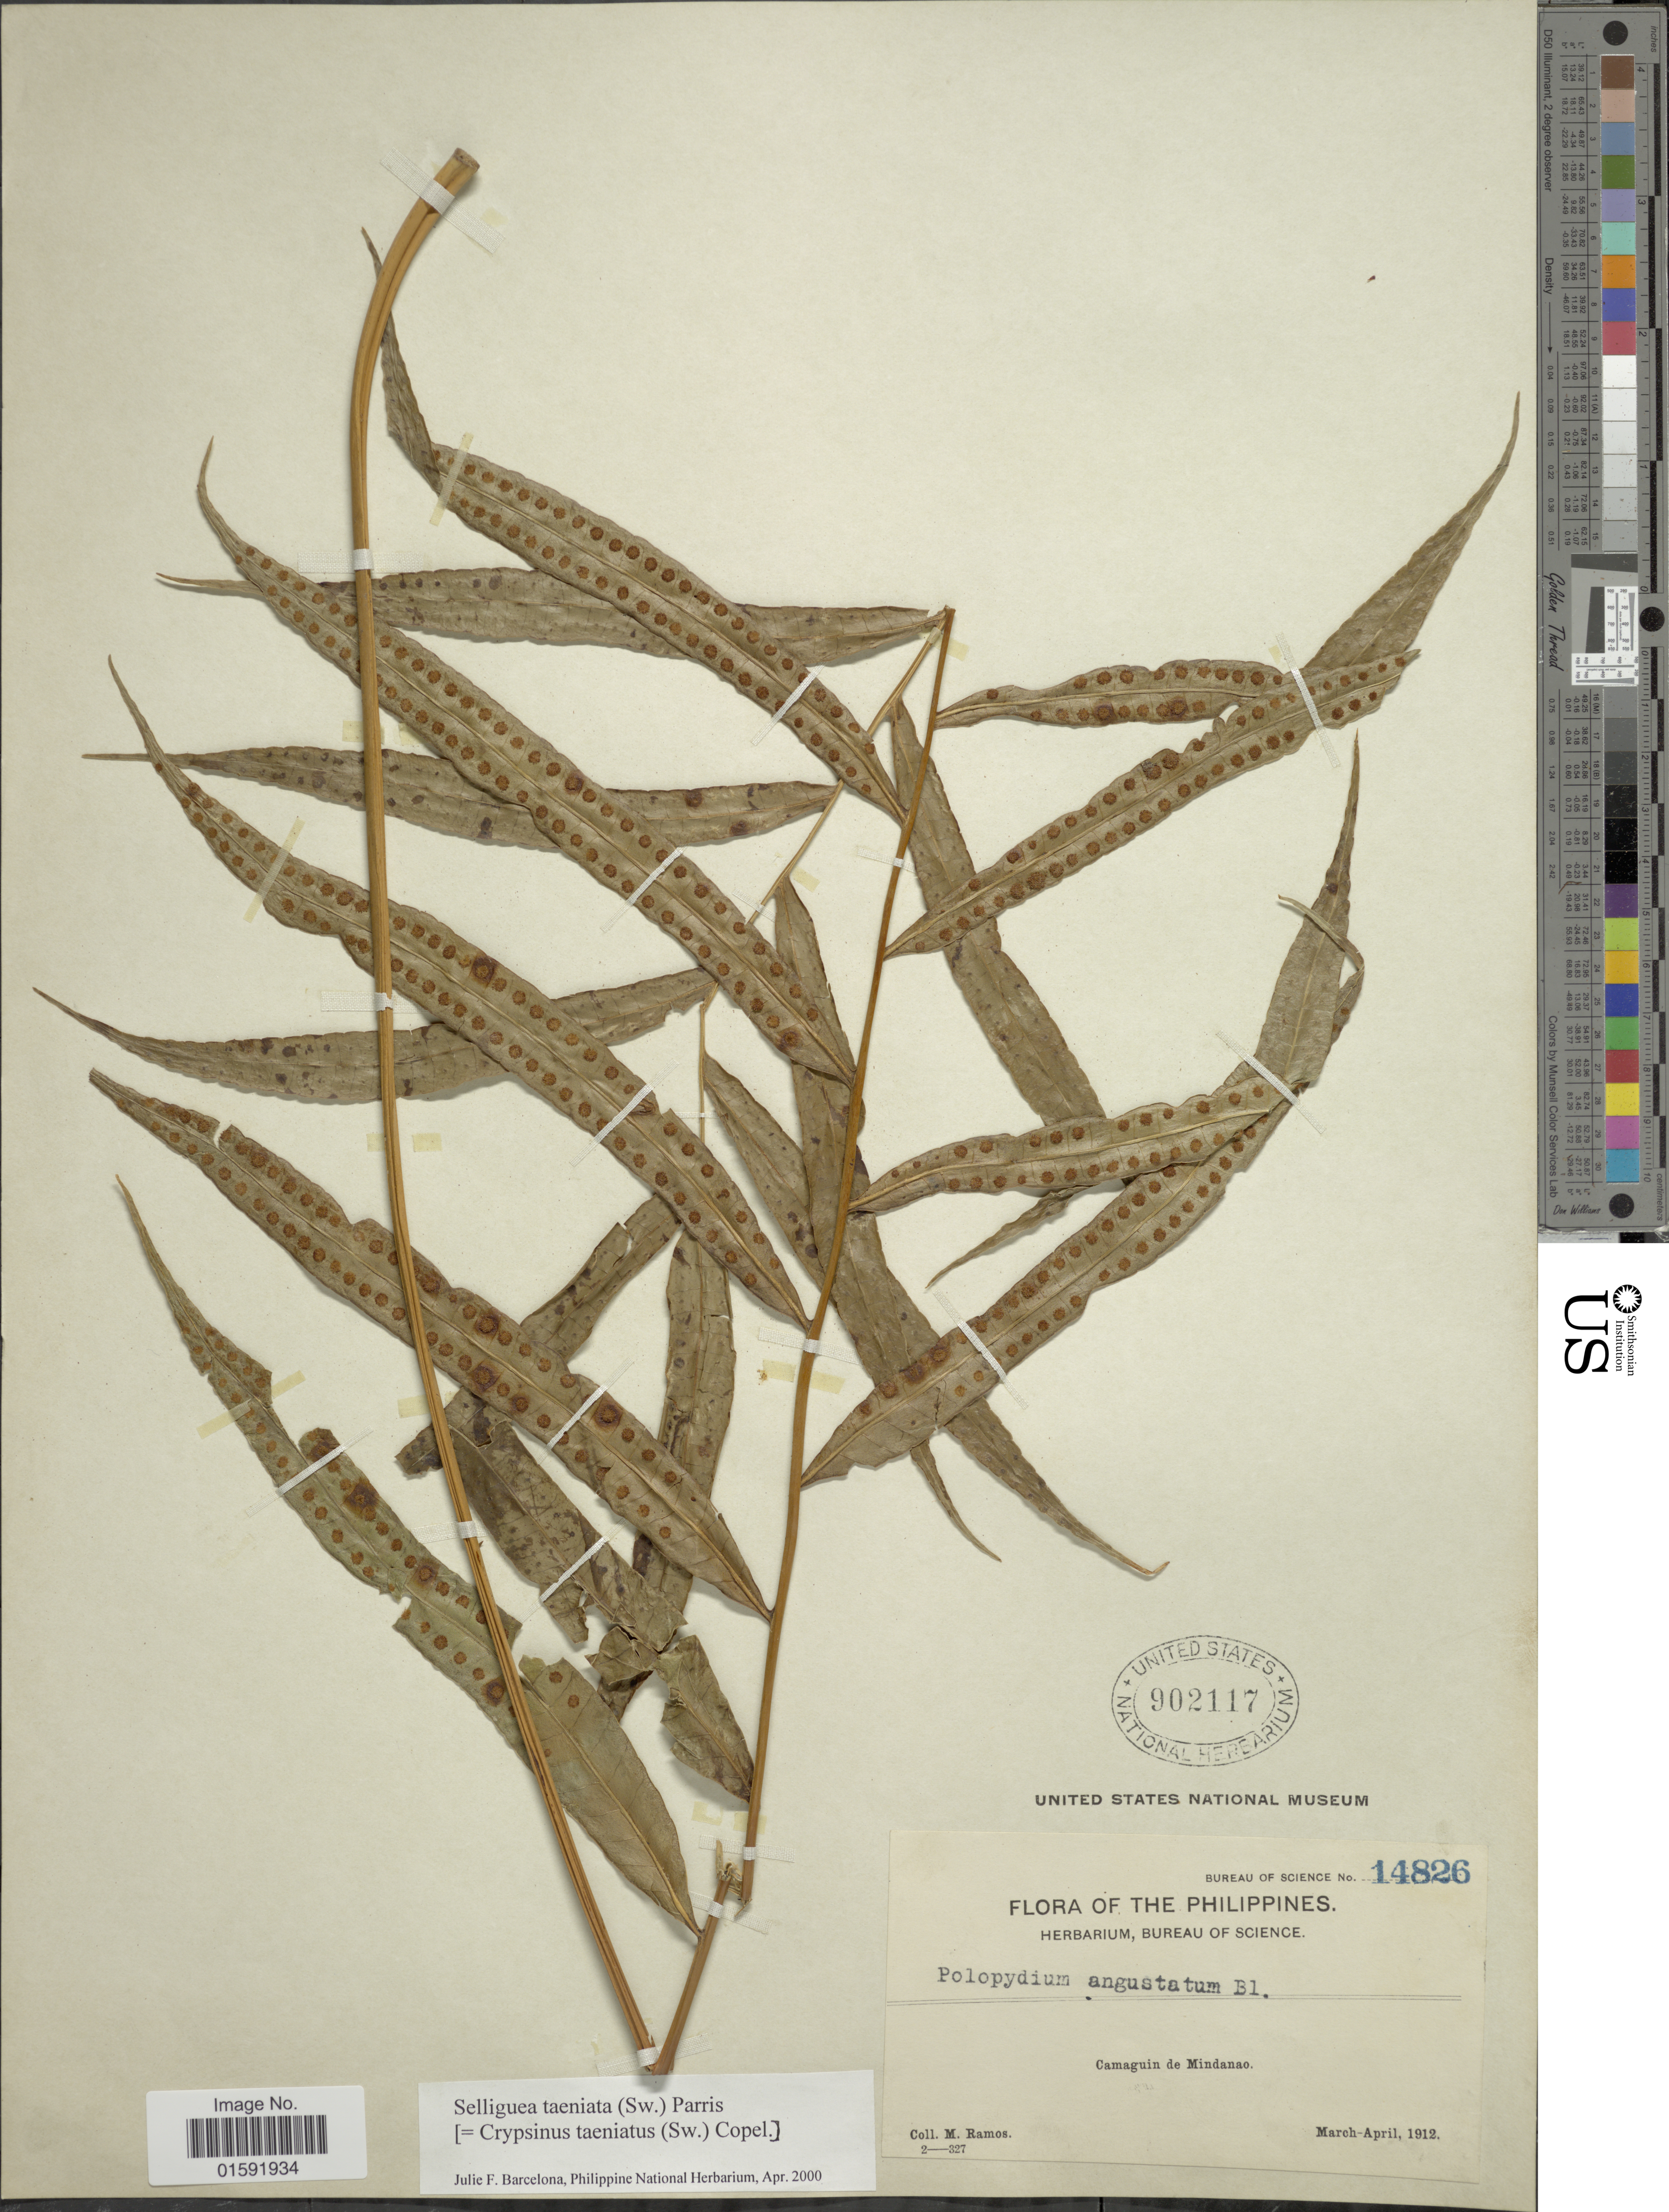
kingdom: Plantae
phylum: Tracheophyta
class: Polypodiopsida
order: Polypodiales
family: Polypodiaceae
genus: Selliguea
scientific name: Selliguea taeniata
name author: Parris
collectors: M. Ramos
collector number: Bureau of Science 14826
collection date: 1912-03/1912-04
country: Philippines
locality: Camaguin de Mindanao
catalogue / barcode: US 902117